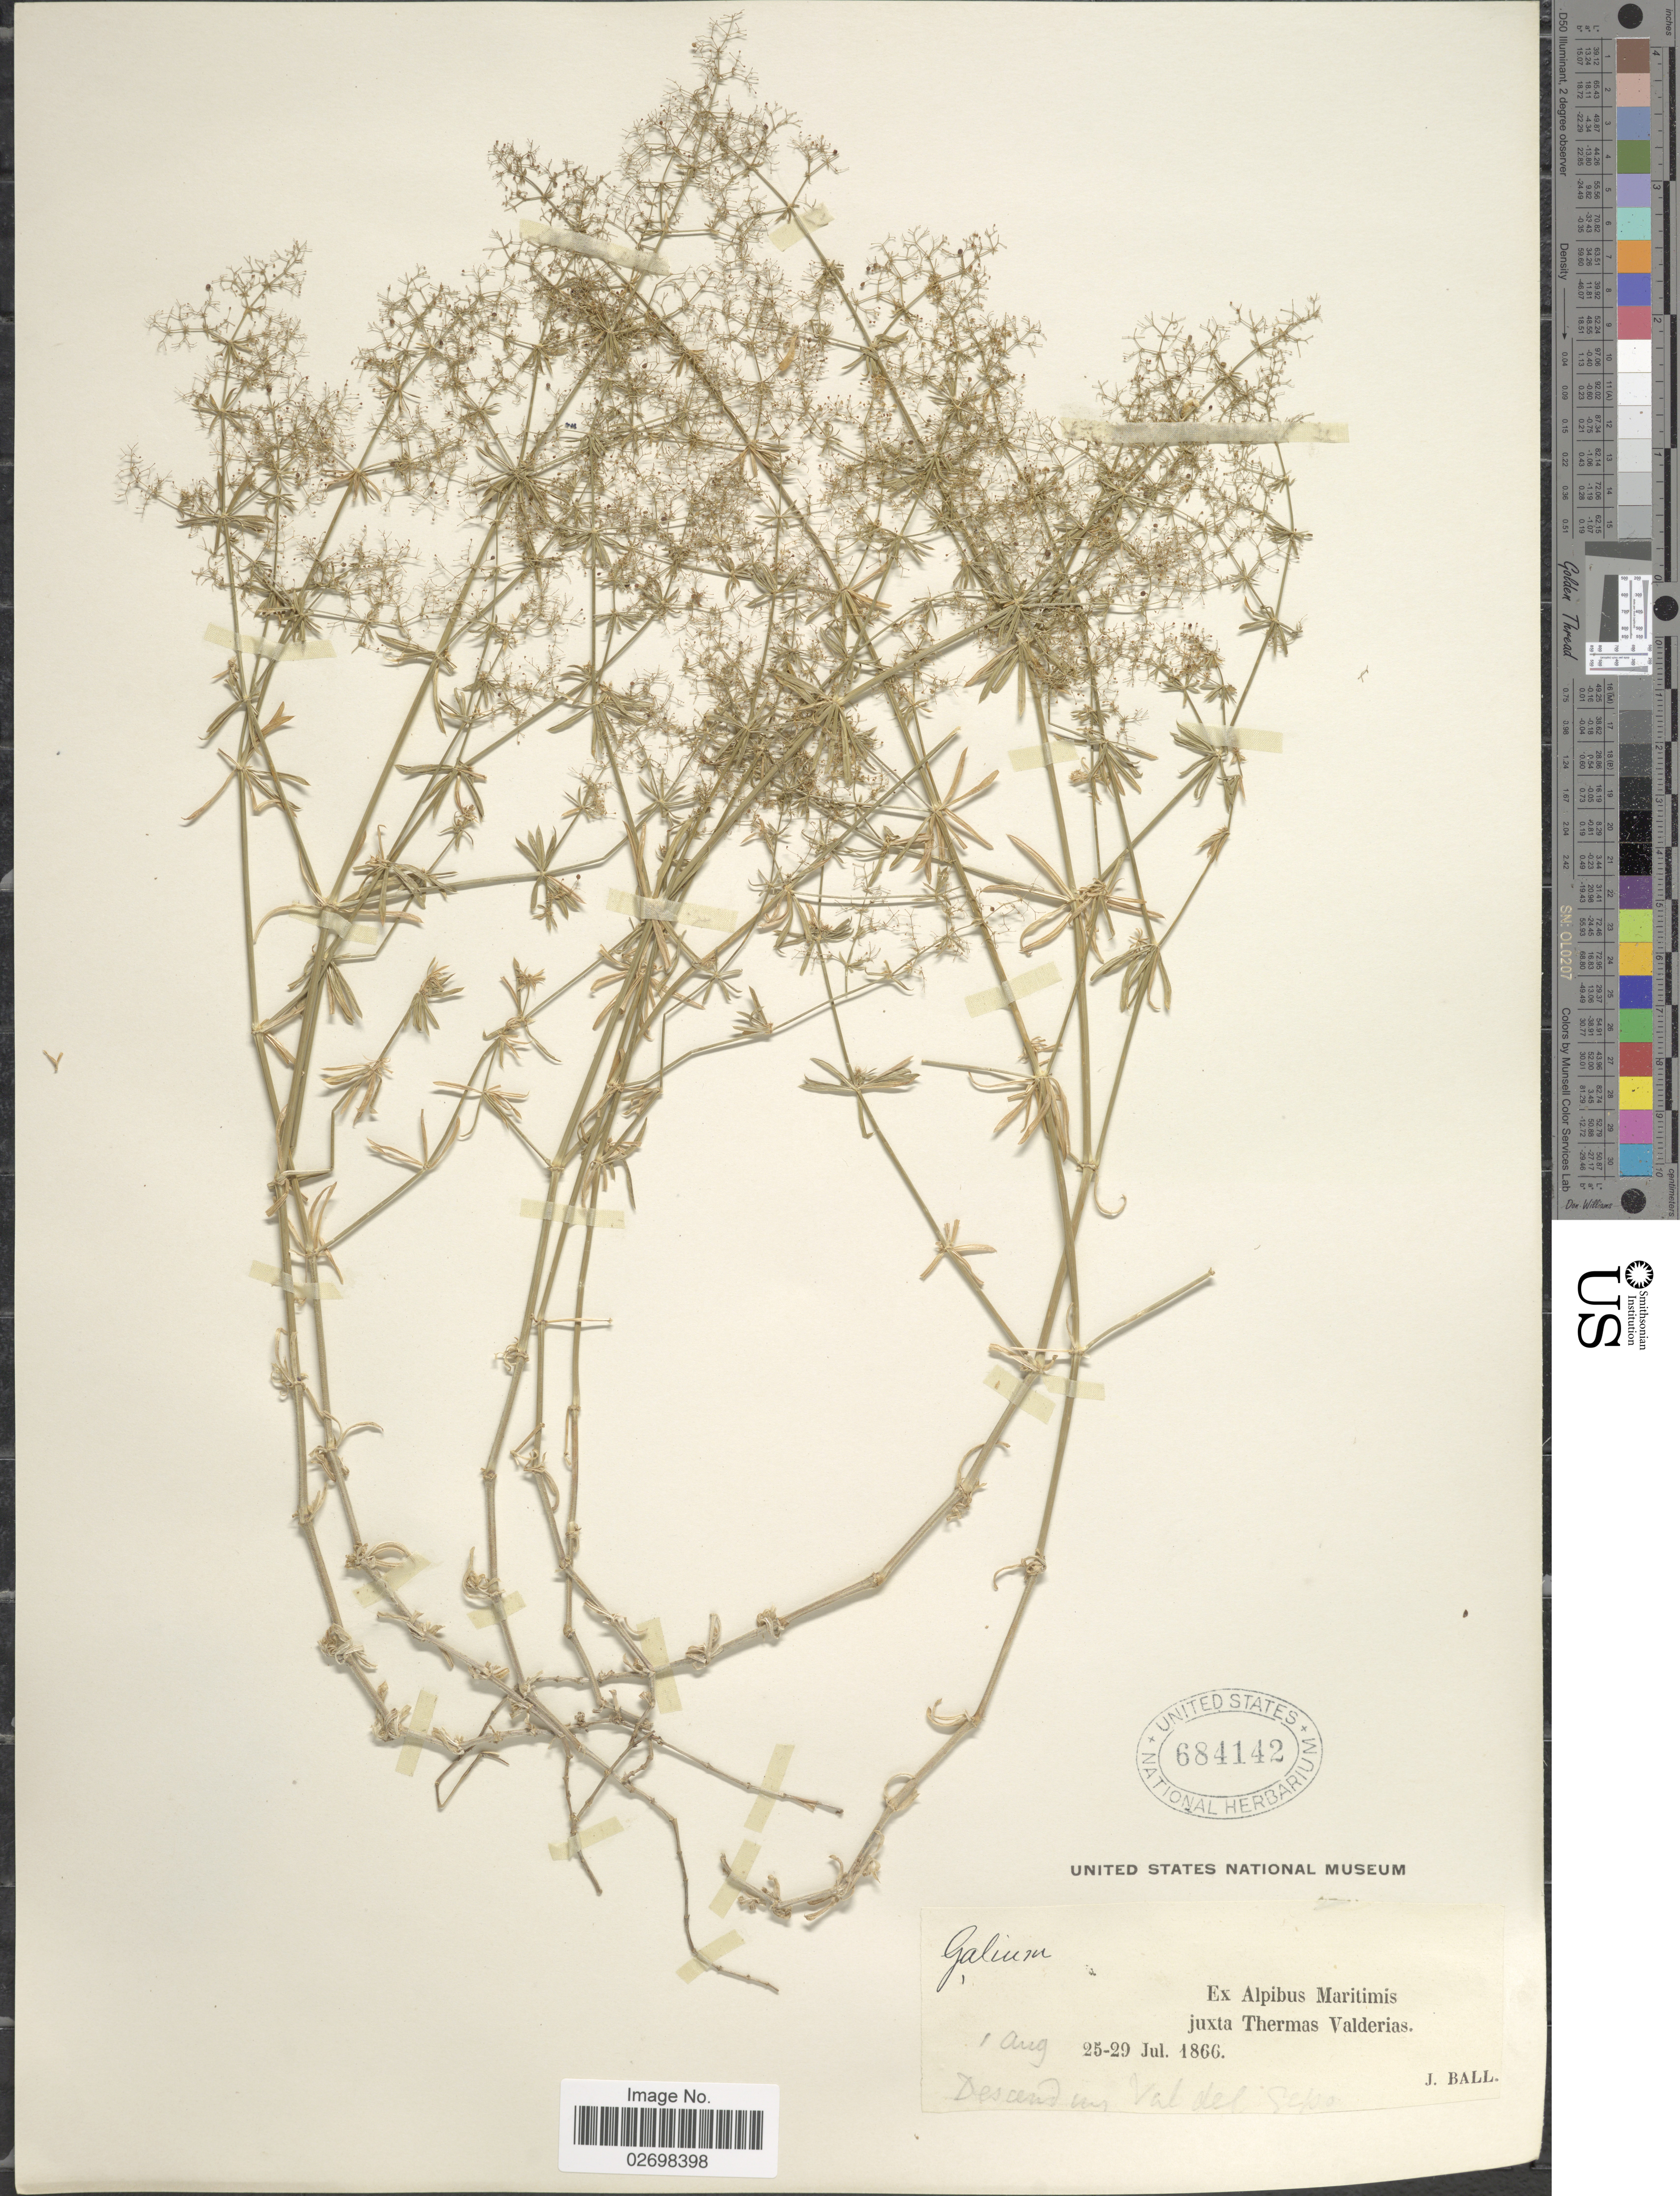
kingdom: Plantae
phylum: Tracheophyta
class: Magnoliopsida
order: Gentianales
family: Rubiaceae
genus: Galium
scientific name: Galium sp.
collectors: J. Ball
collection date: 1866-08-01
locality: Alpibus Maritimis juxta Thermas Valderias, Descendus Val del [illegible text]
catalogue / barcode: US 684142